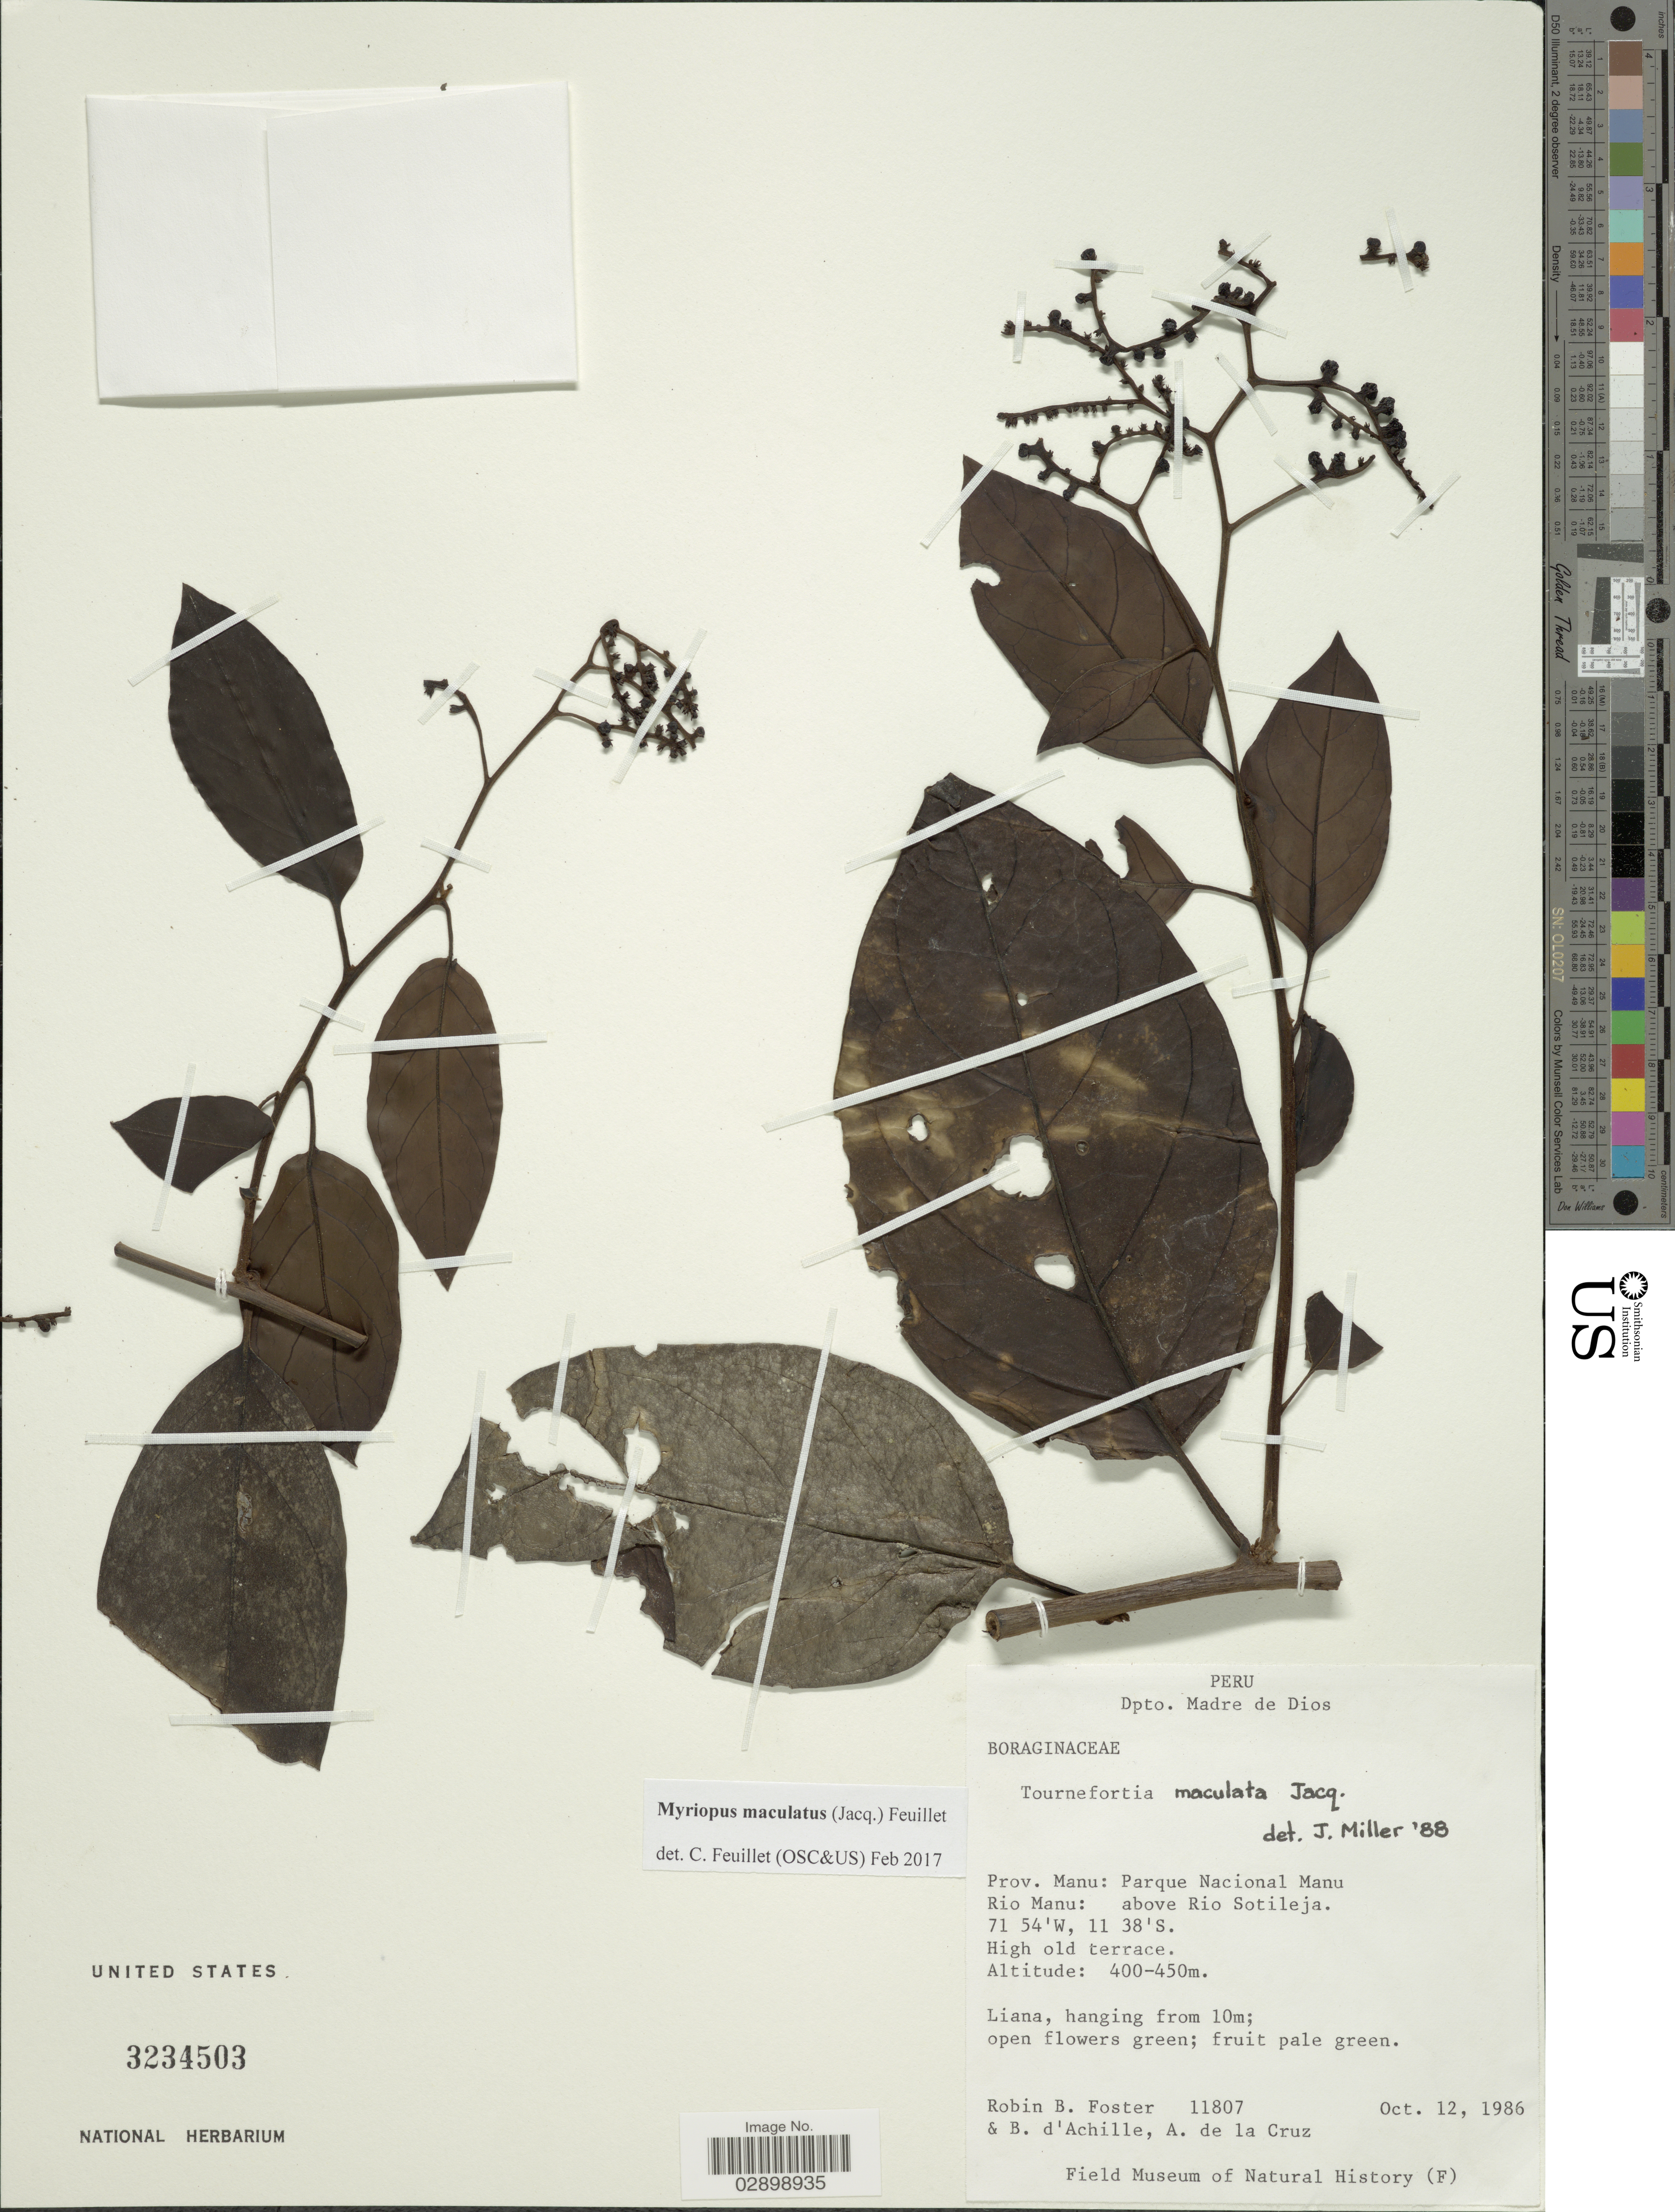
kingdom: Plantae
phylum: Tracheophyta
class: Magnoliopsida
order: Boraginales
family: Heliotropiaceae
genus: Myriopus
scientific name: Myriopus maculatus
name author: (Jacq.) Feuillet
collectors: R. B. Foster, B. d'Achille & A. de la Cruz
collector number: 11807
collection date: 1986-10-12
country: Peru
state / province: Madre de Dios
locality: Dpto. Madre de Dios. Prov. Manu: Parque Nacional Manu. Rio Manu: above Rio Sotileja.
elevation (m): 400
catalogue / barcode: US 3234503